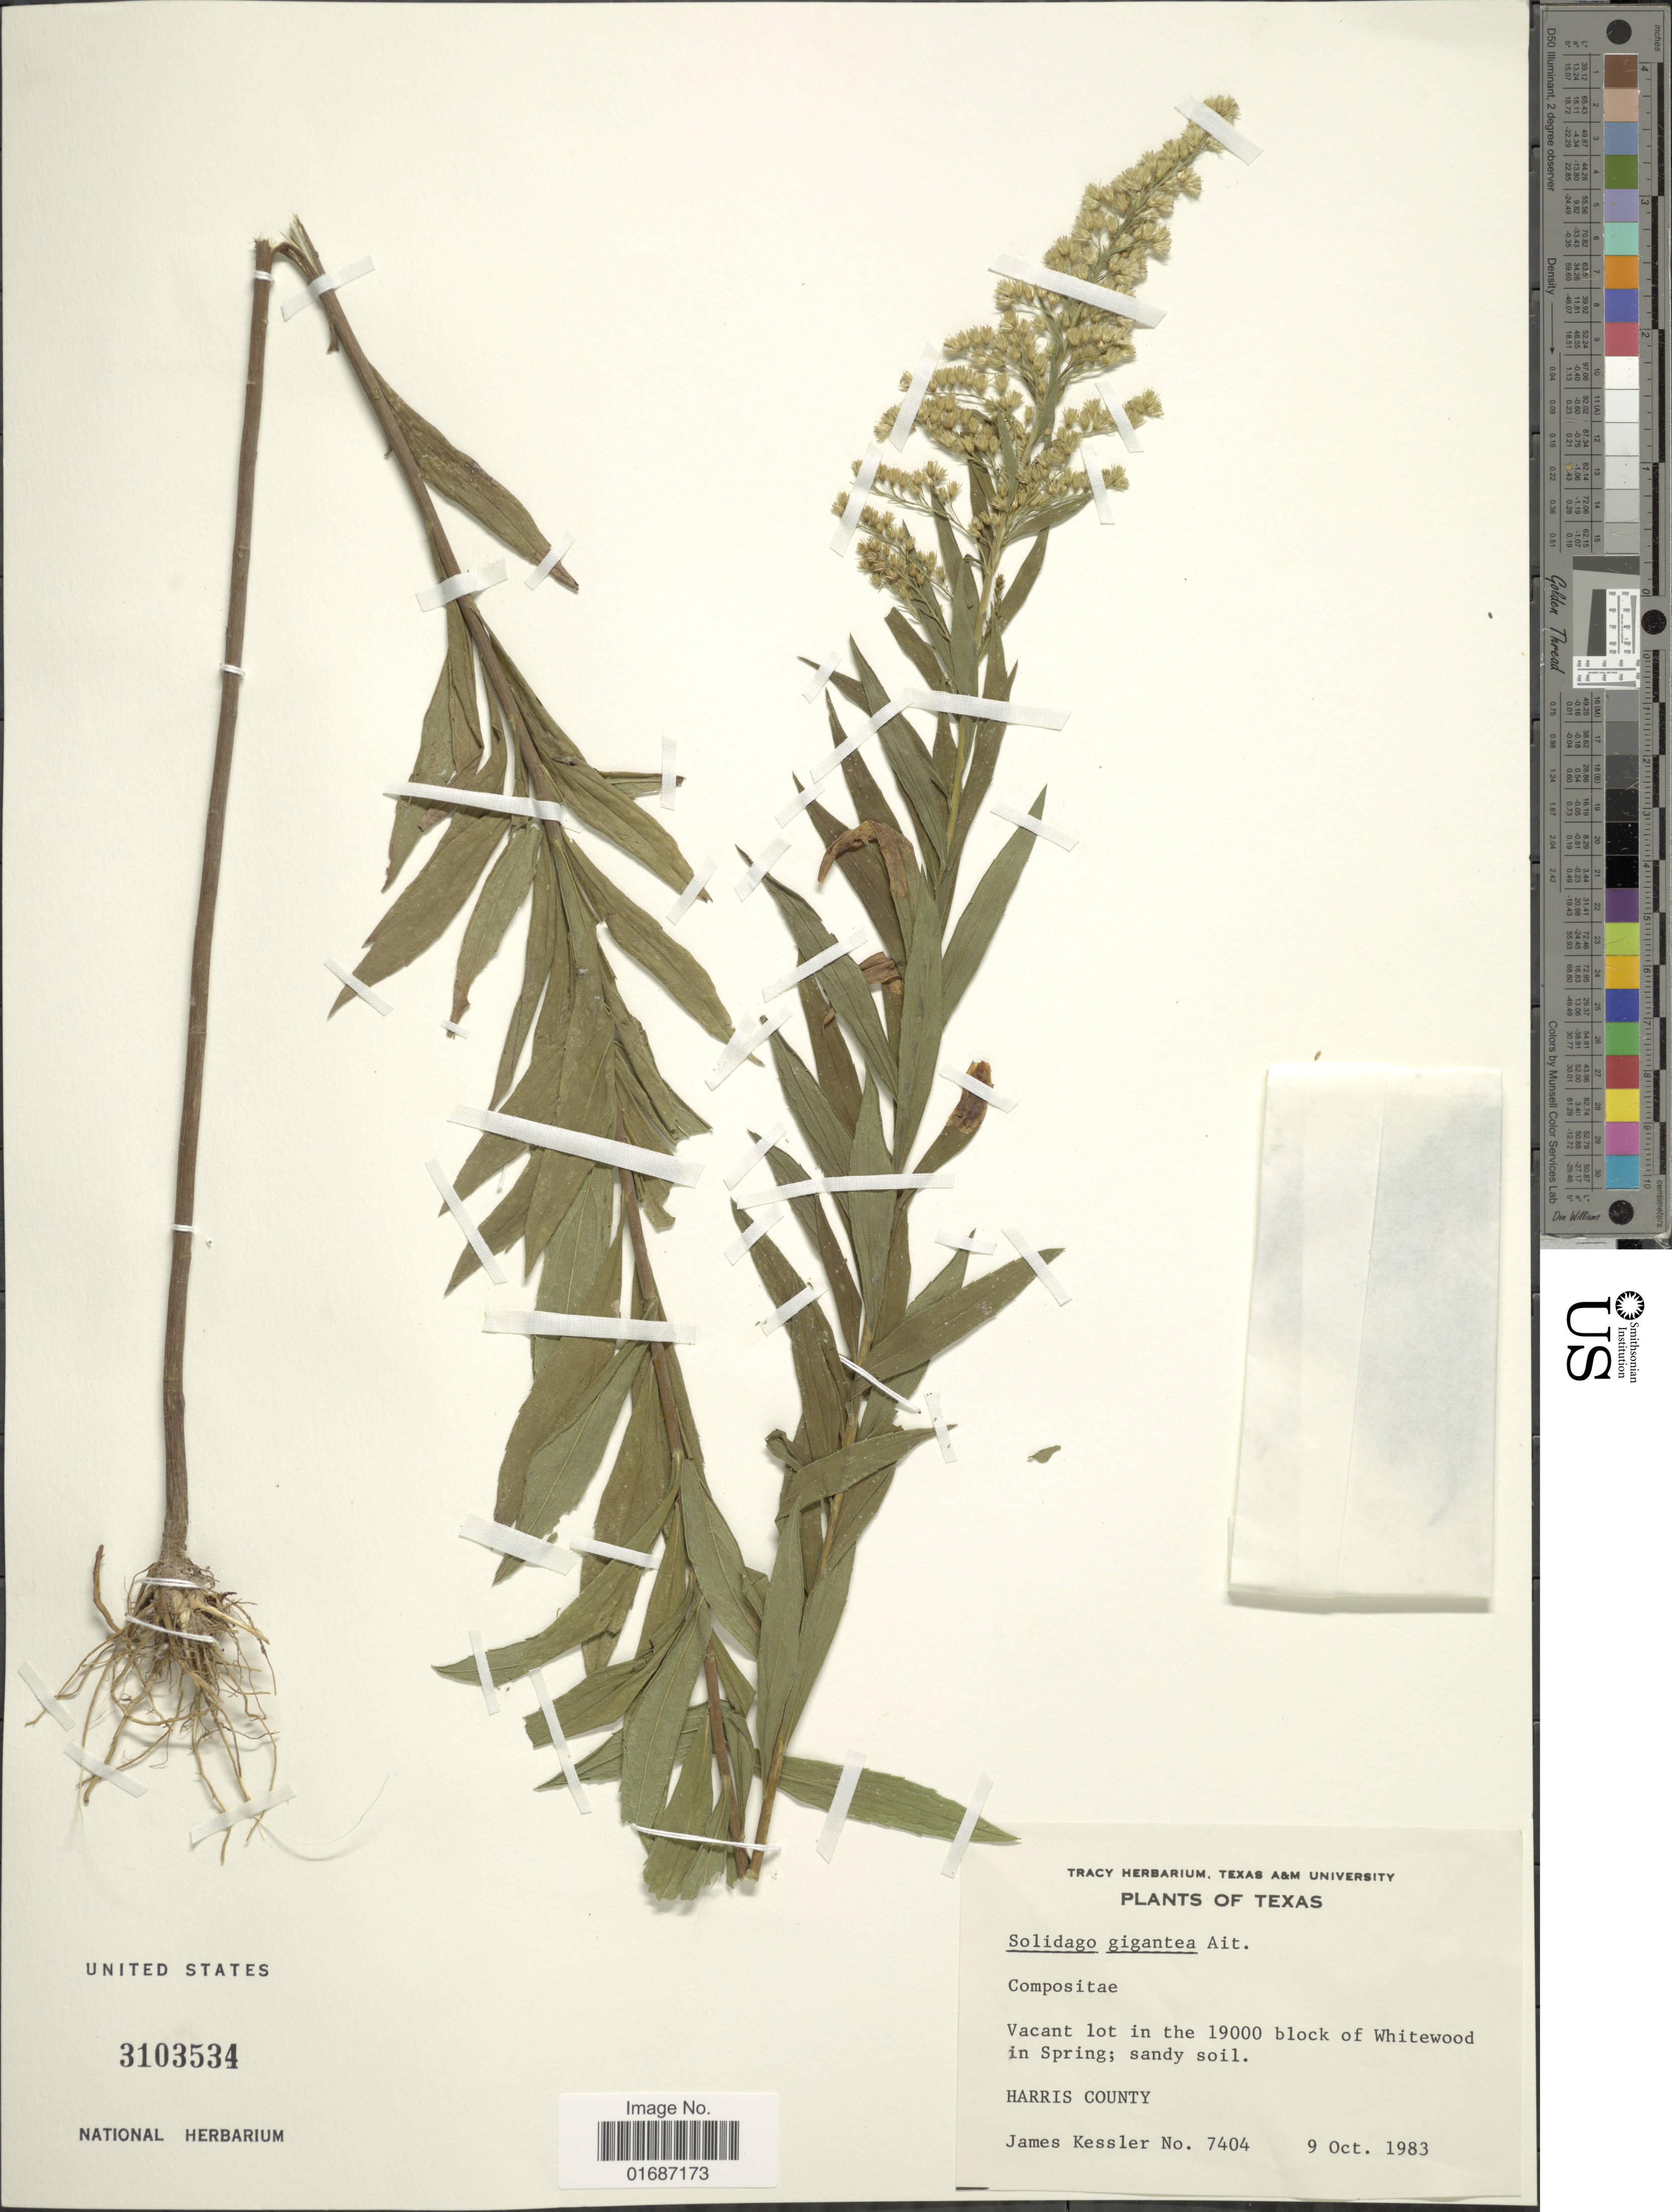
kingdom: Plantae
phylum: Tracheophyta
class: Magnoliopsida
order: Asterales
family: Asteraceae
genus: Solidago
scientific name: Solidago gigantea var. leiophylla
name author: Fernald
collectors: J. W. Kessler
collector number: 7404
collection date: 1983-10-09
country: United States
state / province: Texas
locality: Vacant lot in the 19000 block of Whitewood in Spring; Harris County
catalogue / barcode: US 3103534